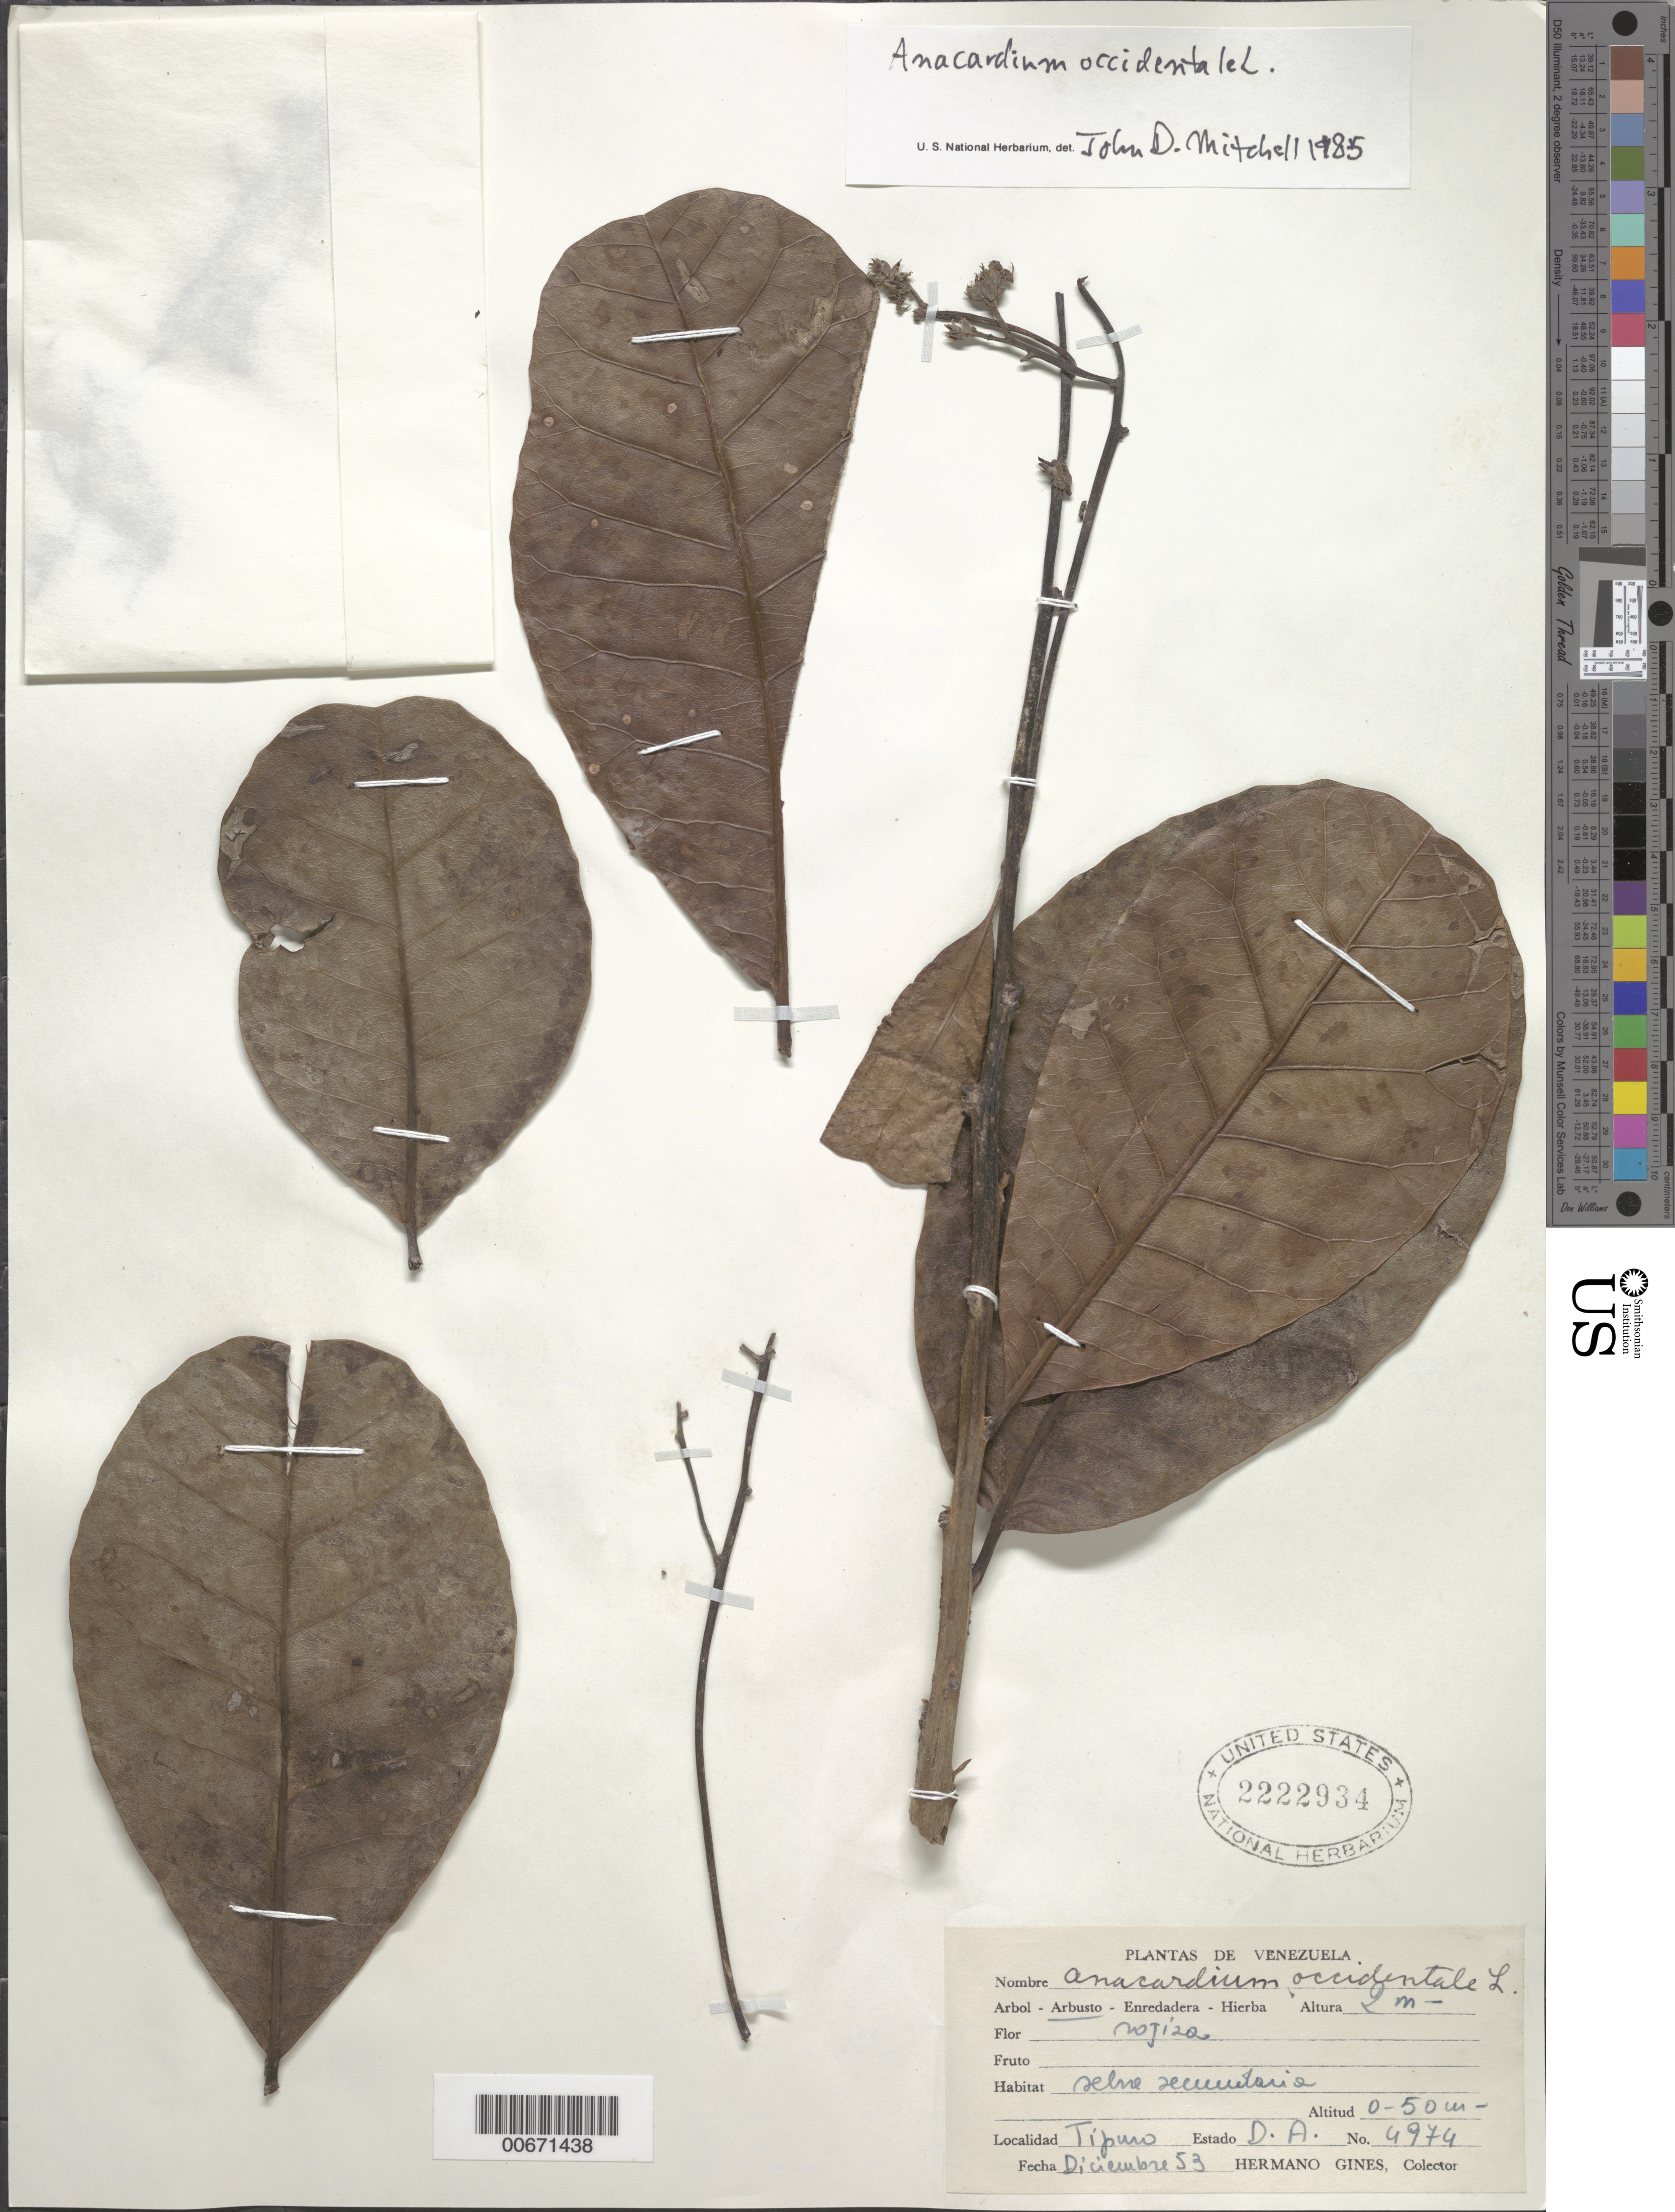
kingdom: Plantae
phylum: Tracheophyta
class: Magnoliopsida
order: Sapindales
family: Anacardiaceae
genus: Anacardium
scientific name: Anacardium occidentale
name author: L.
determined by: Mitchell, John D.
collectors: H. Gines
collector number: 4974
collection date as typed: Dec-53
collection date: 1953-12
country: Venezuela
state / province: Delta Amacuro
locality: Tipuro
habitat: Secondary forest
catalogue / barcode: US 2222934